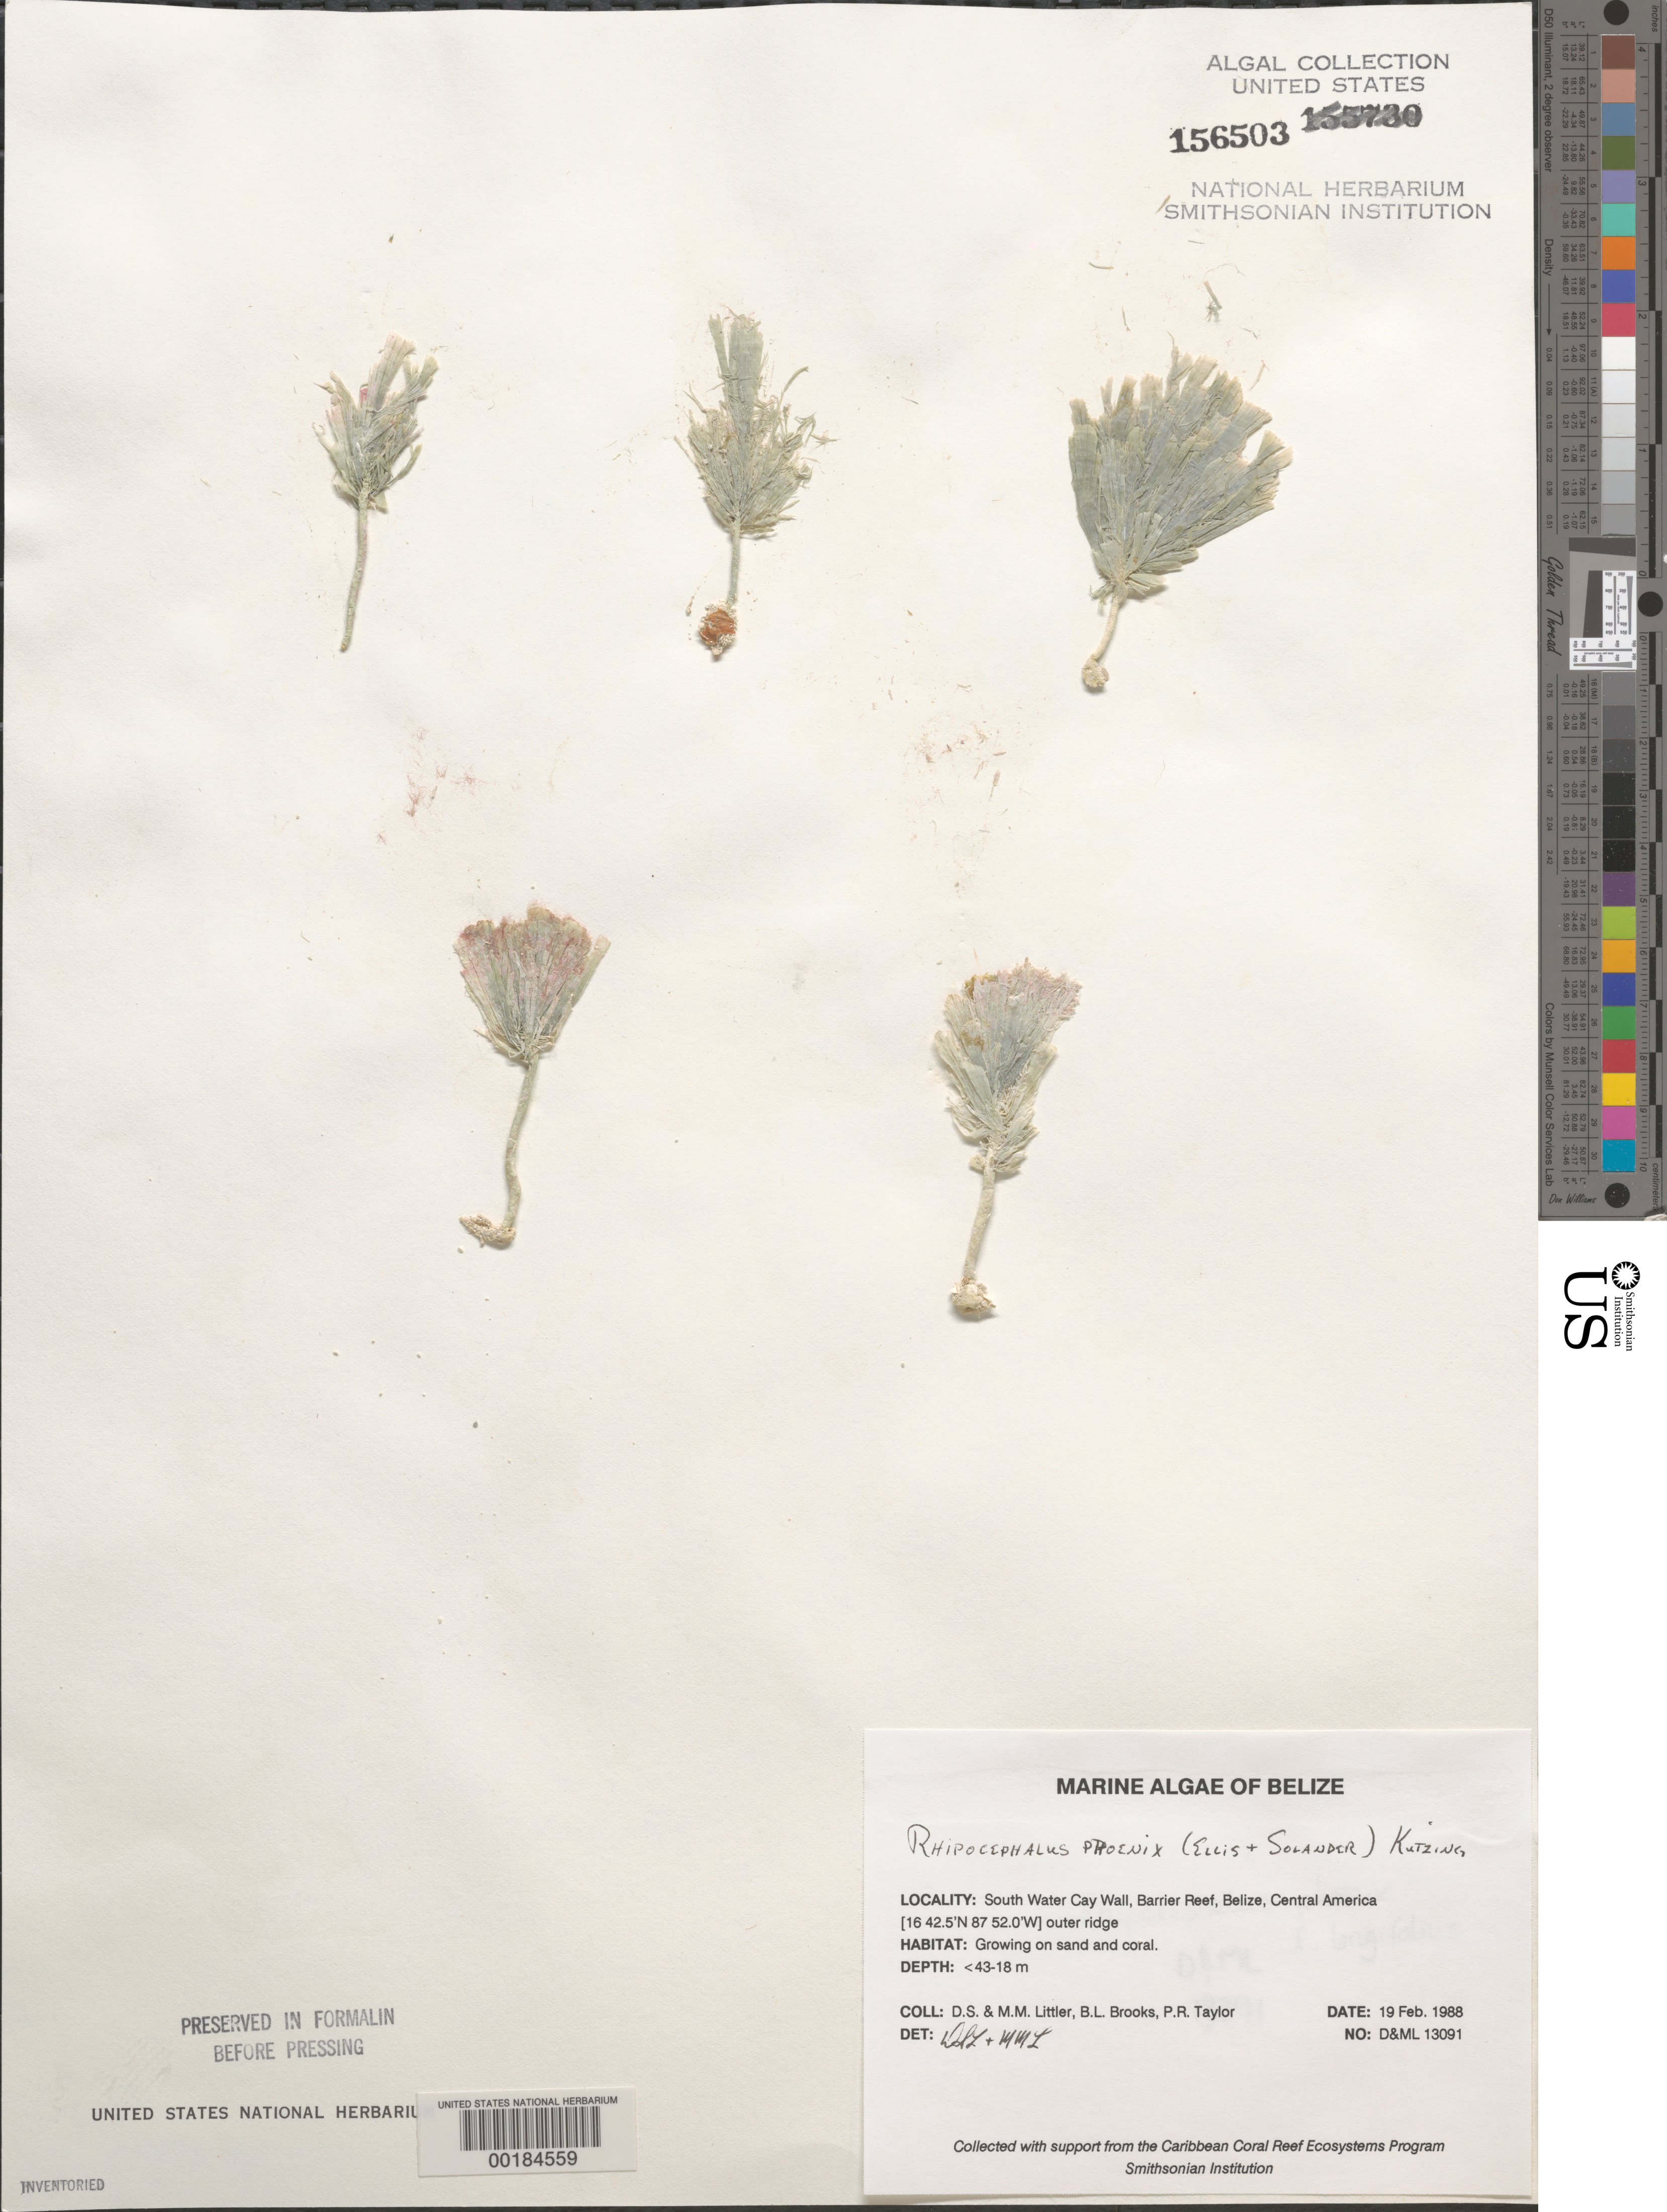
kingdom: Plantae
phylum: Chlorophyta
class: Ulvophyceae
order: Bryopsidales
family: Udoteaceae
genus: Rhipocephalus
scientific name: Rhipocephalus phoenix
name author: (J. Ellis & Sol.) Kütz.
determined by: Littler, D. S.; Littler, M. M.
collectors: D. S. Littler, M. M. Littler, B. Brooks & P. R. Taylor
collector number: D&ML 13091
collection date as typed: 19 Feb 1988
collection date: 1988-02-19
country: Belize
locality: South Water Cay Wall, Barrier Reef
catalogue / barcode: US 156503